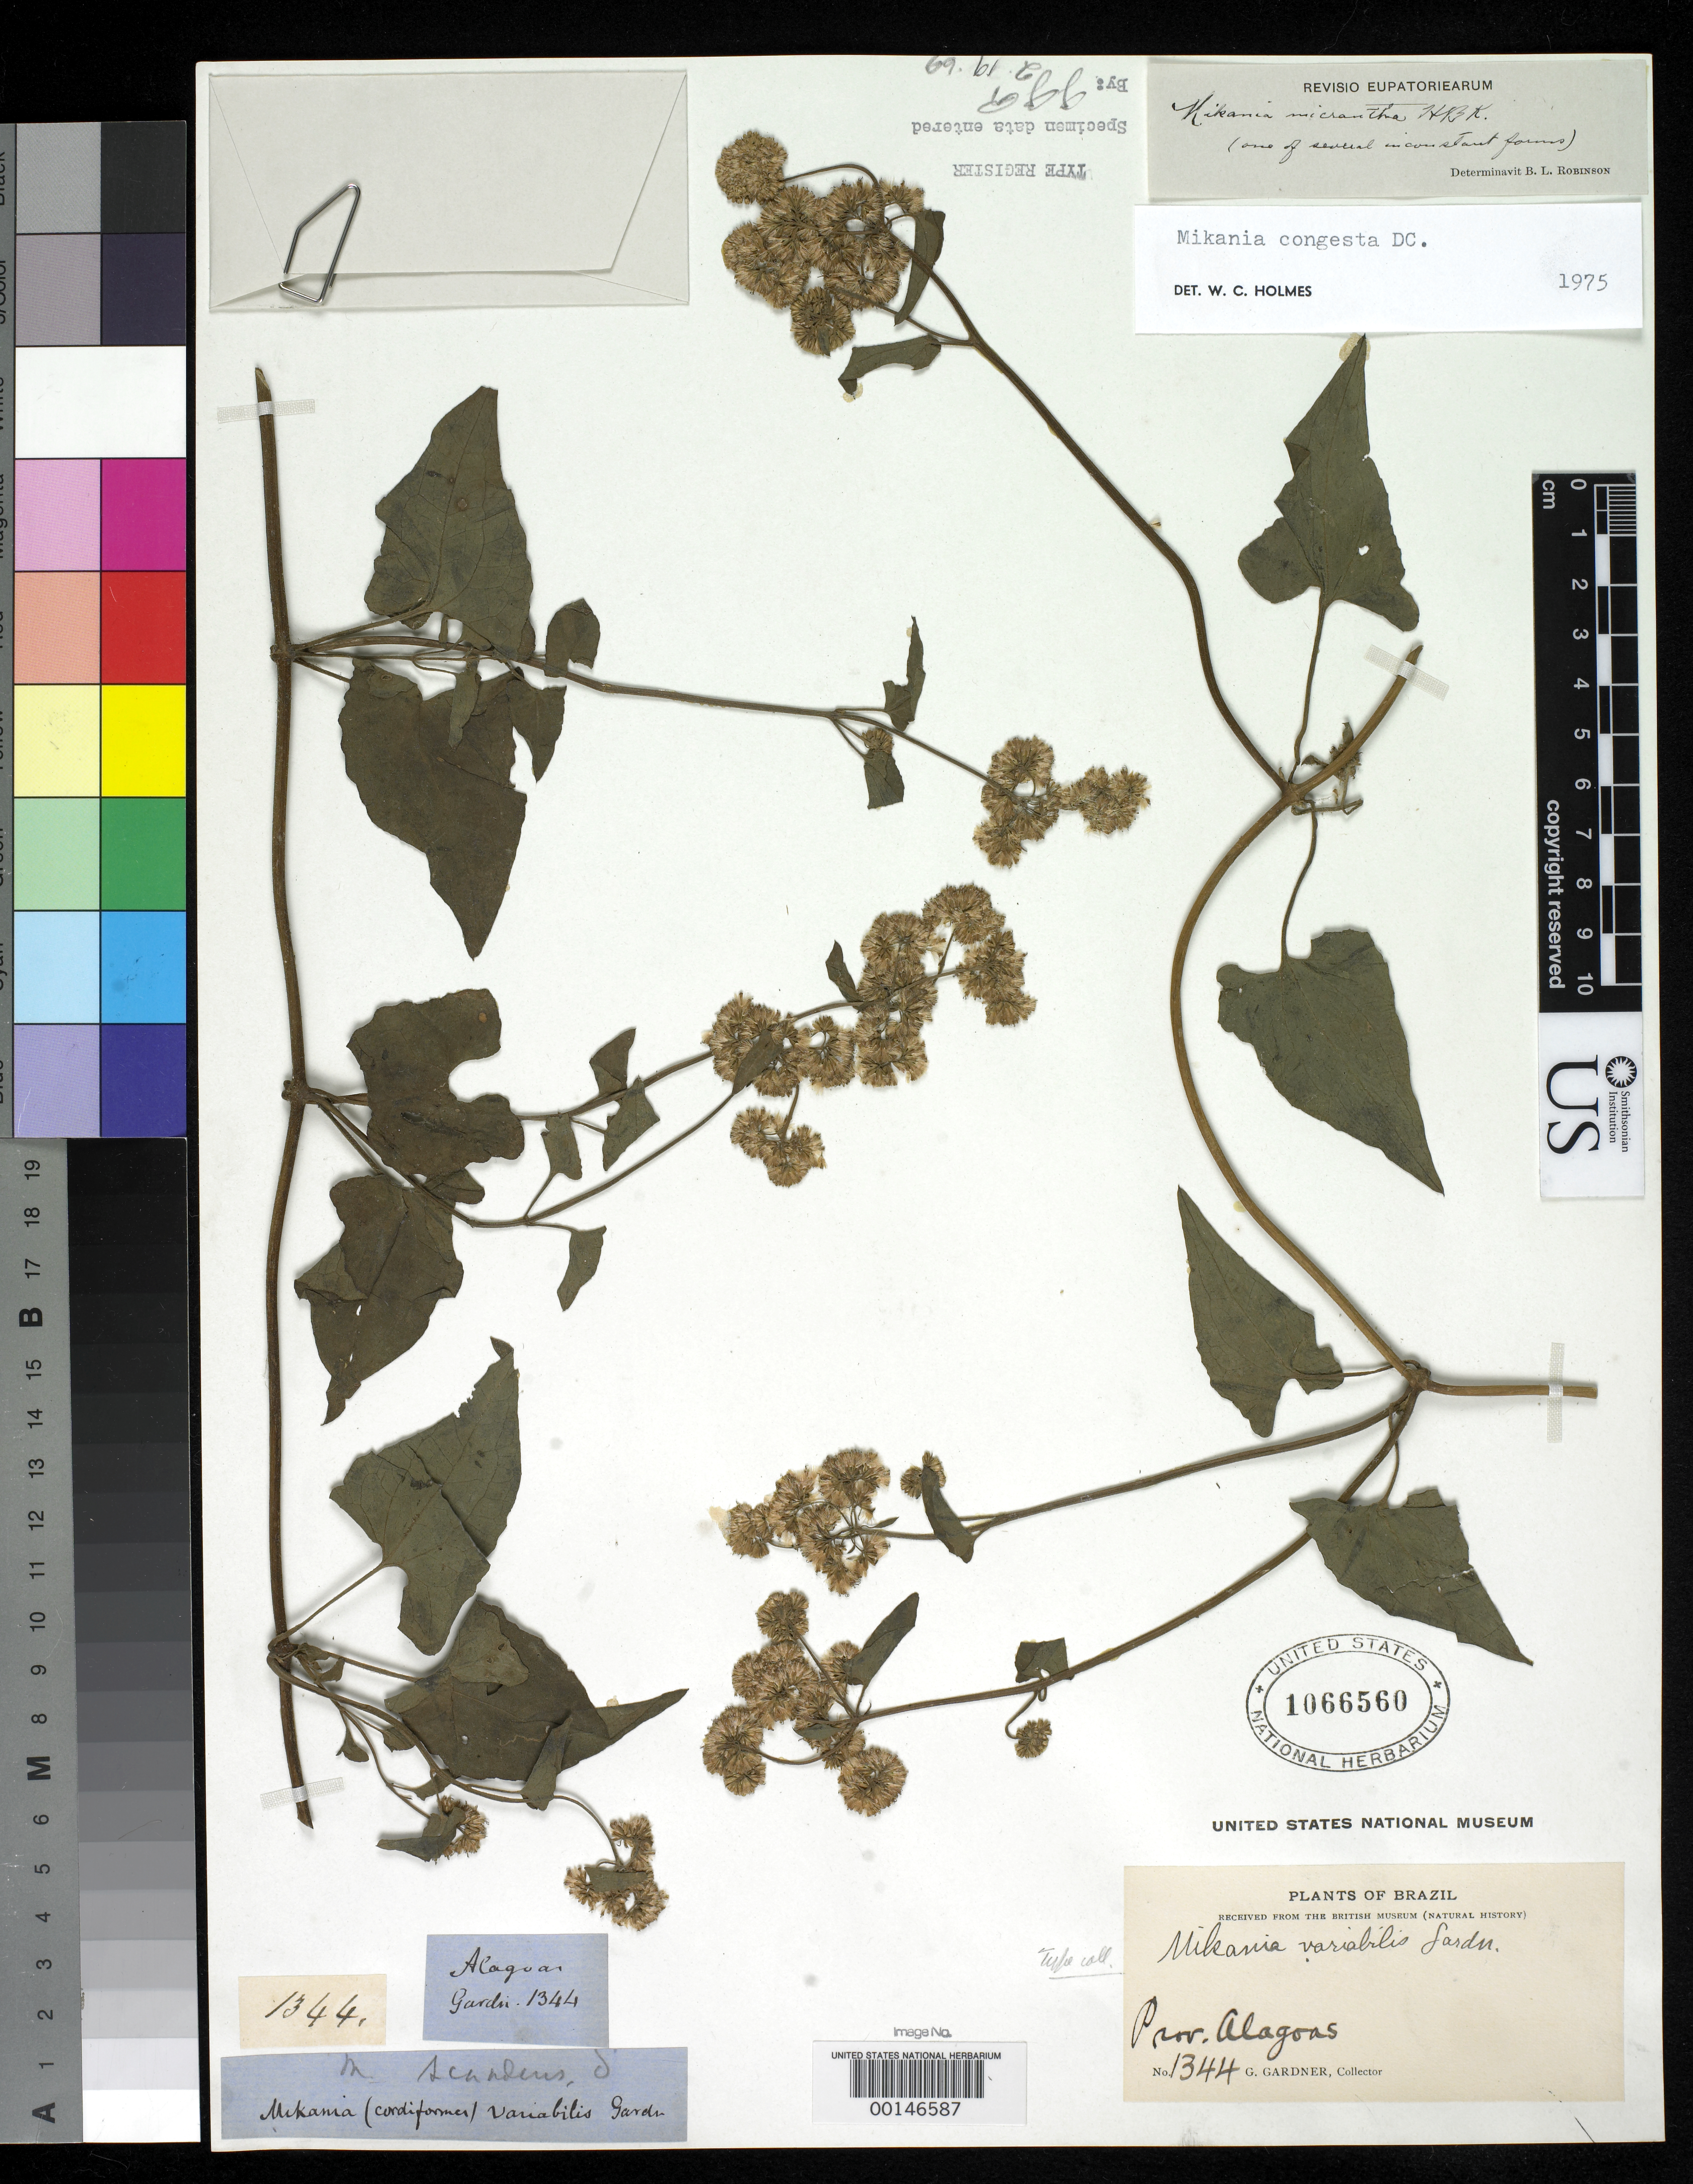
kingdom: Plantae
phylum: Tracheophyta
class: Magnoliopsida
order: Asterales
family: Asteraceae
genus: Mikania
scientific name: Mikania variabilis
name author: Gardner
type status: Isosyntype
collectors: G. Gardner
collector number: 1344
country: Brazil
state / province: Alagoas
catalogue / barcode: US 1066560